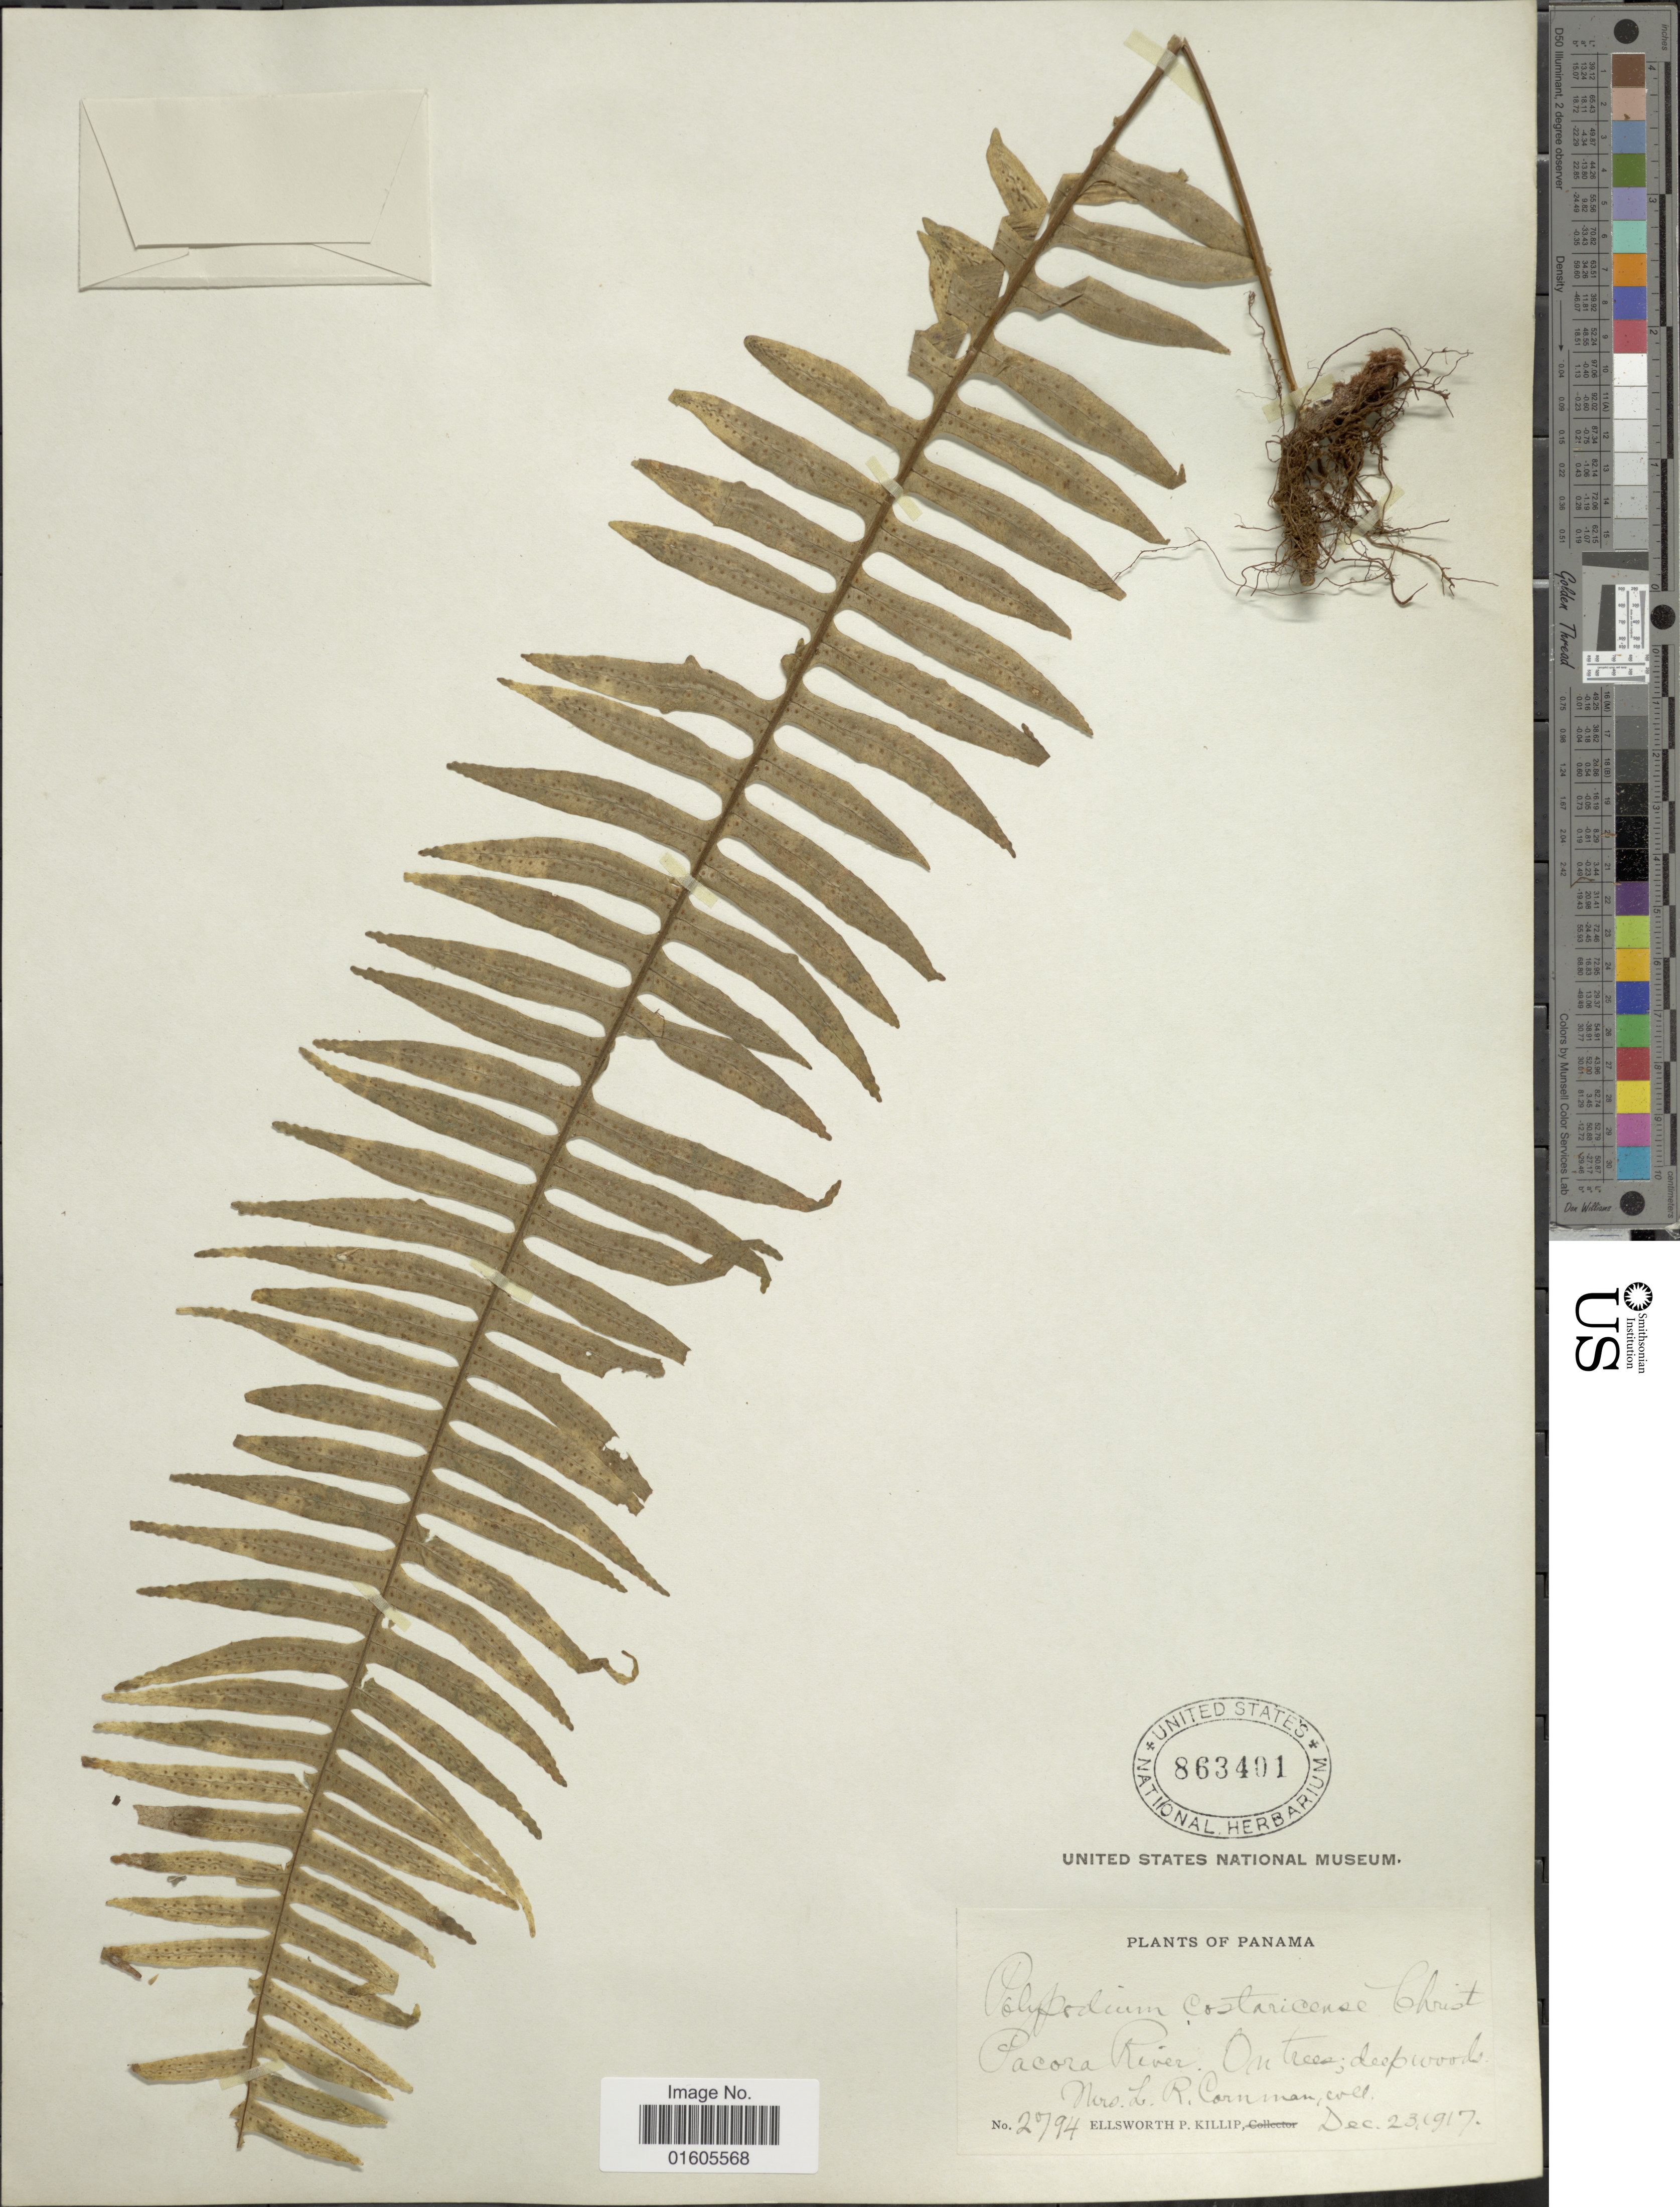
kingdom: Plantae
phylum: Tracheophyta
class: Polypodiopsida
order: Polypodiales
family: Polypodiaceae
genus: Serpocaulon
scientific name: Serpocaulon wagneri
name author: (Mett.) A.R. Sm.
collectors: L. Cornman & E. P. Killip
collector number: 2794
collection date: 1917-12-23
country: Panama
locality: Pacora River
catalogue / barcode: US 863401